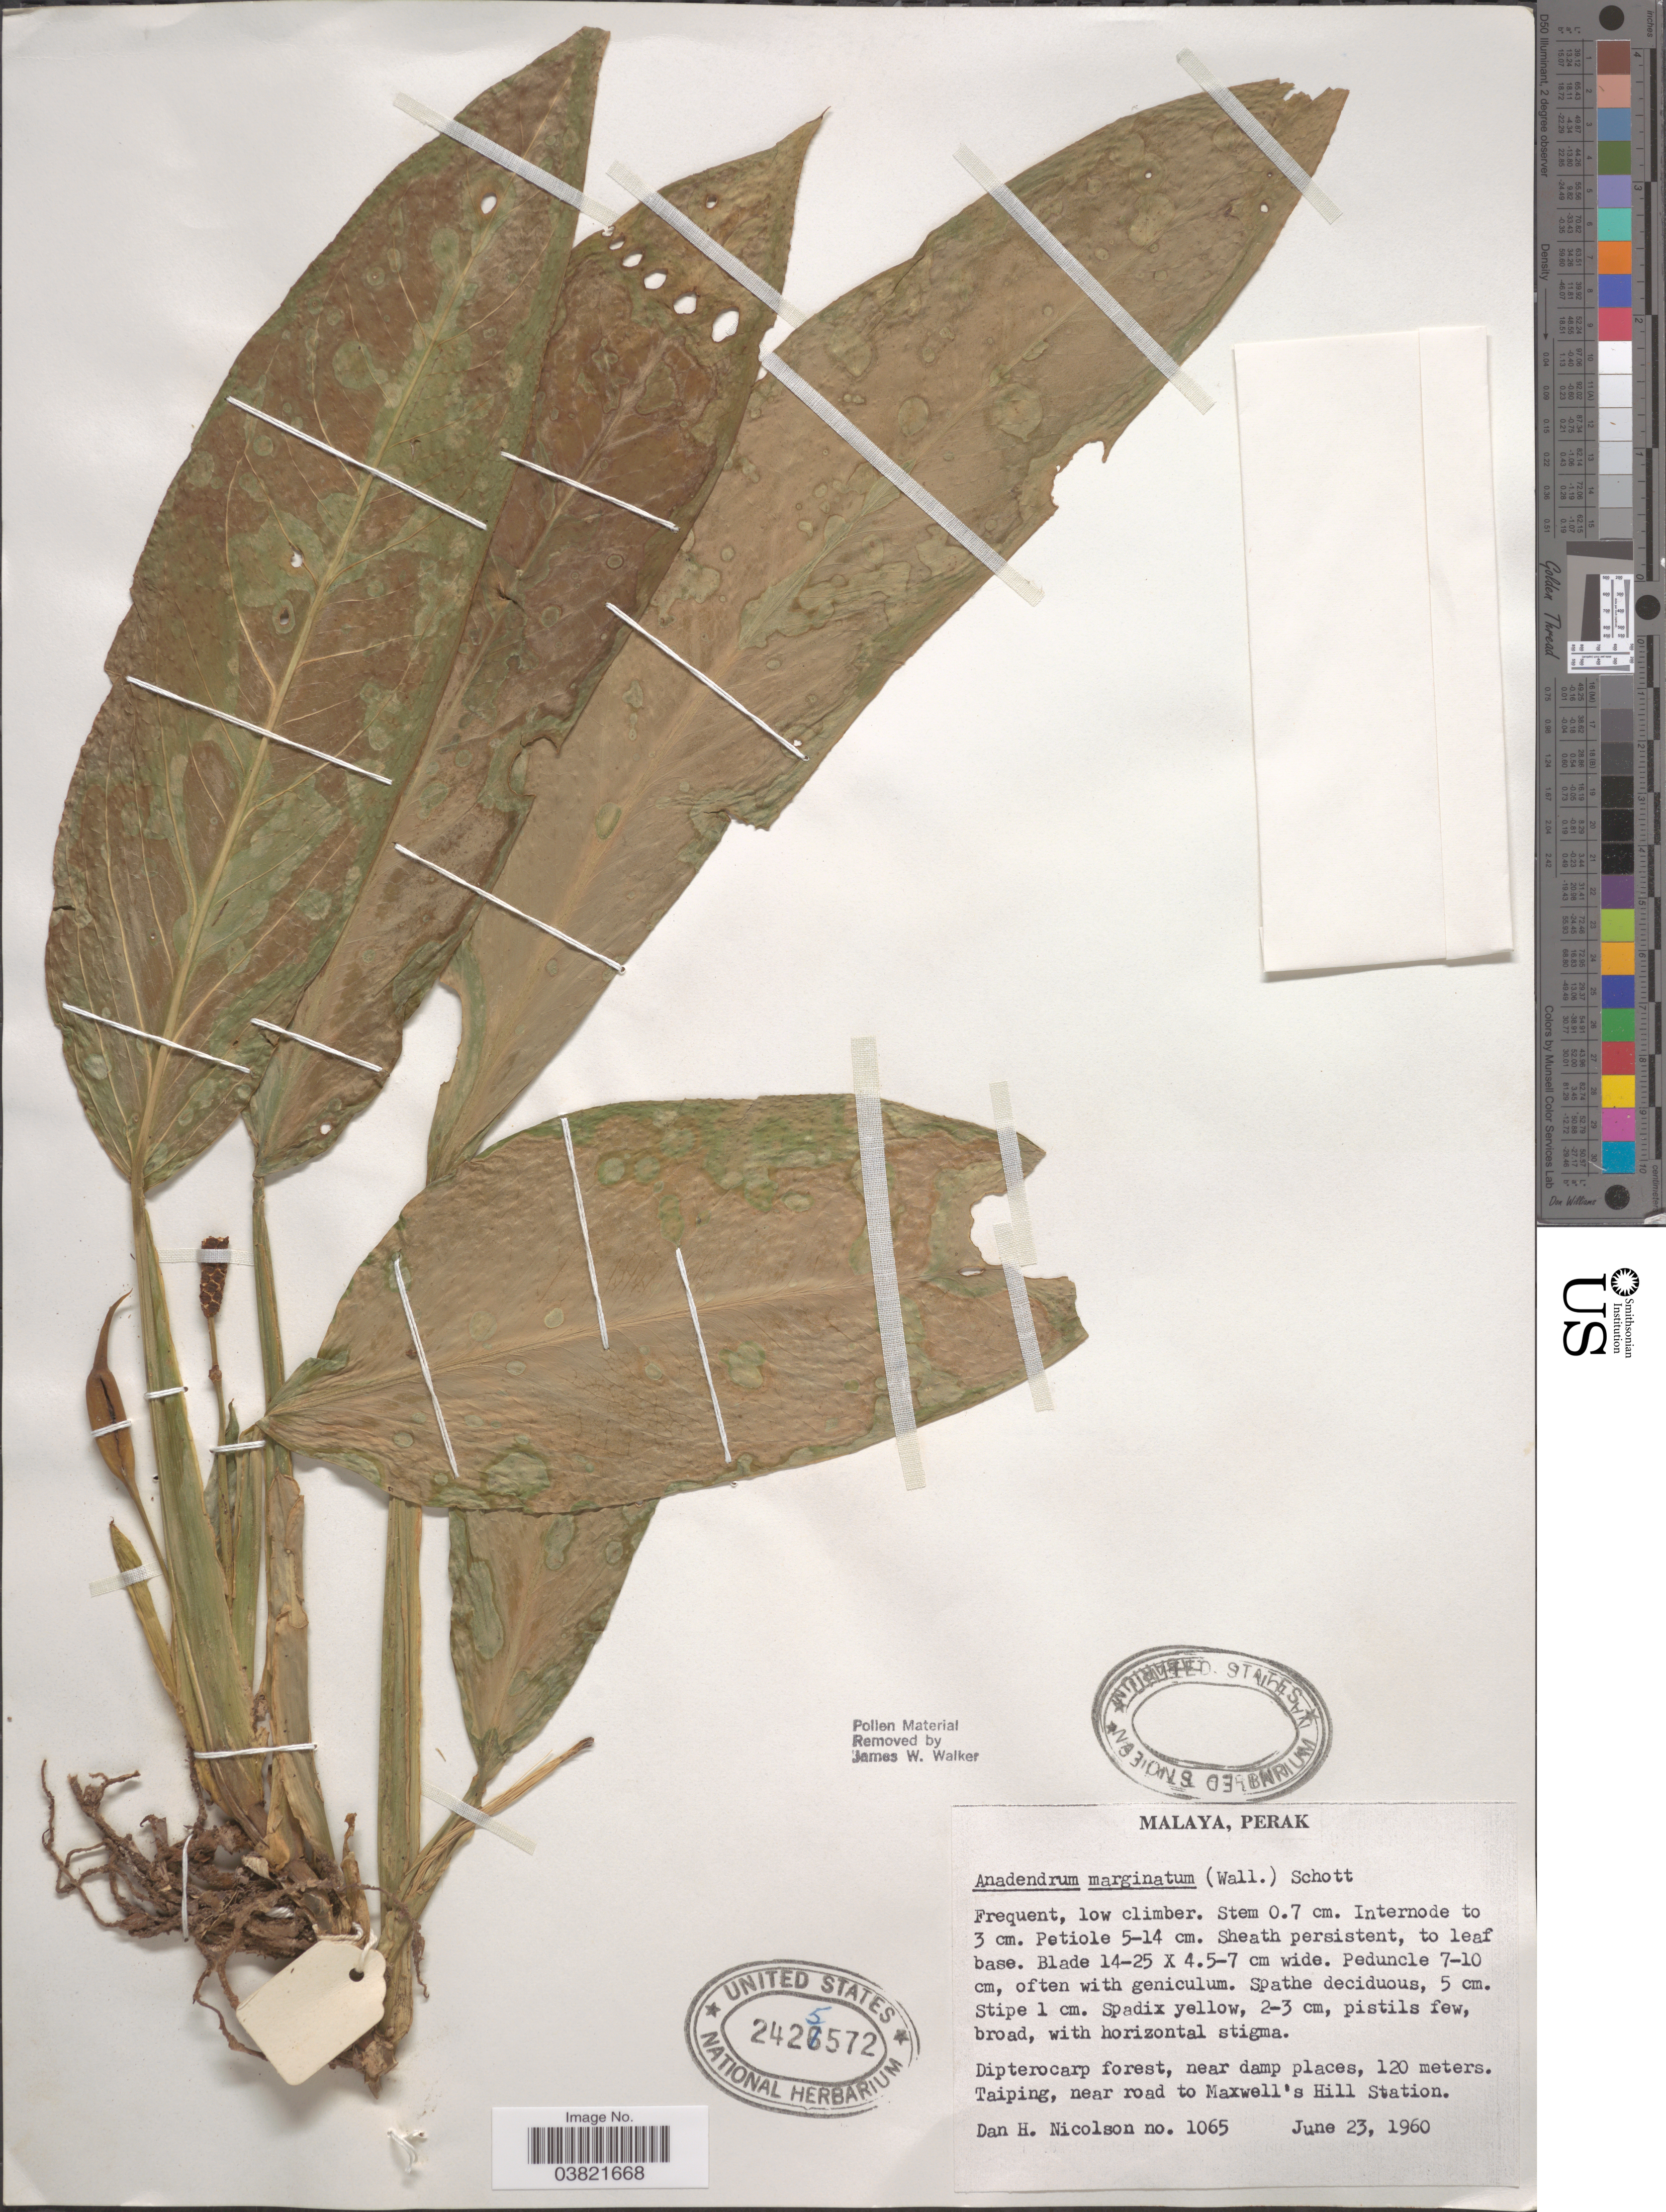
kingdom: Plantae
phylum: Tracheophyta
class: Liliopsida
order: Alismatales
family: Araceae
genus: Anadendrum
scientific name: Anadendrum marginatum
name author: Schott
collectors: D. H. Nicolson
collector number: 1065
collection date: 1960-06-23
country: Malaysia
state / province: Perak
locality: Malaya. Dipterocarp forest, near damp places, Taiping, near road to Maxwell's Hill Station.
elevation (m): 120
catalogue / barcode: US 2425572